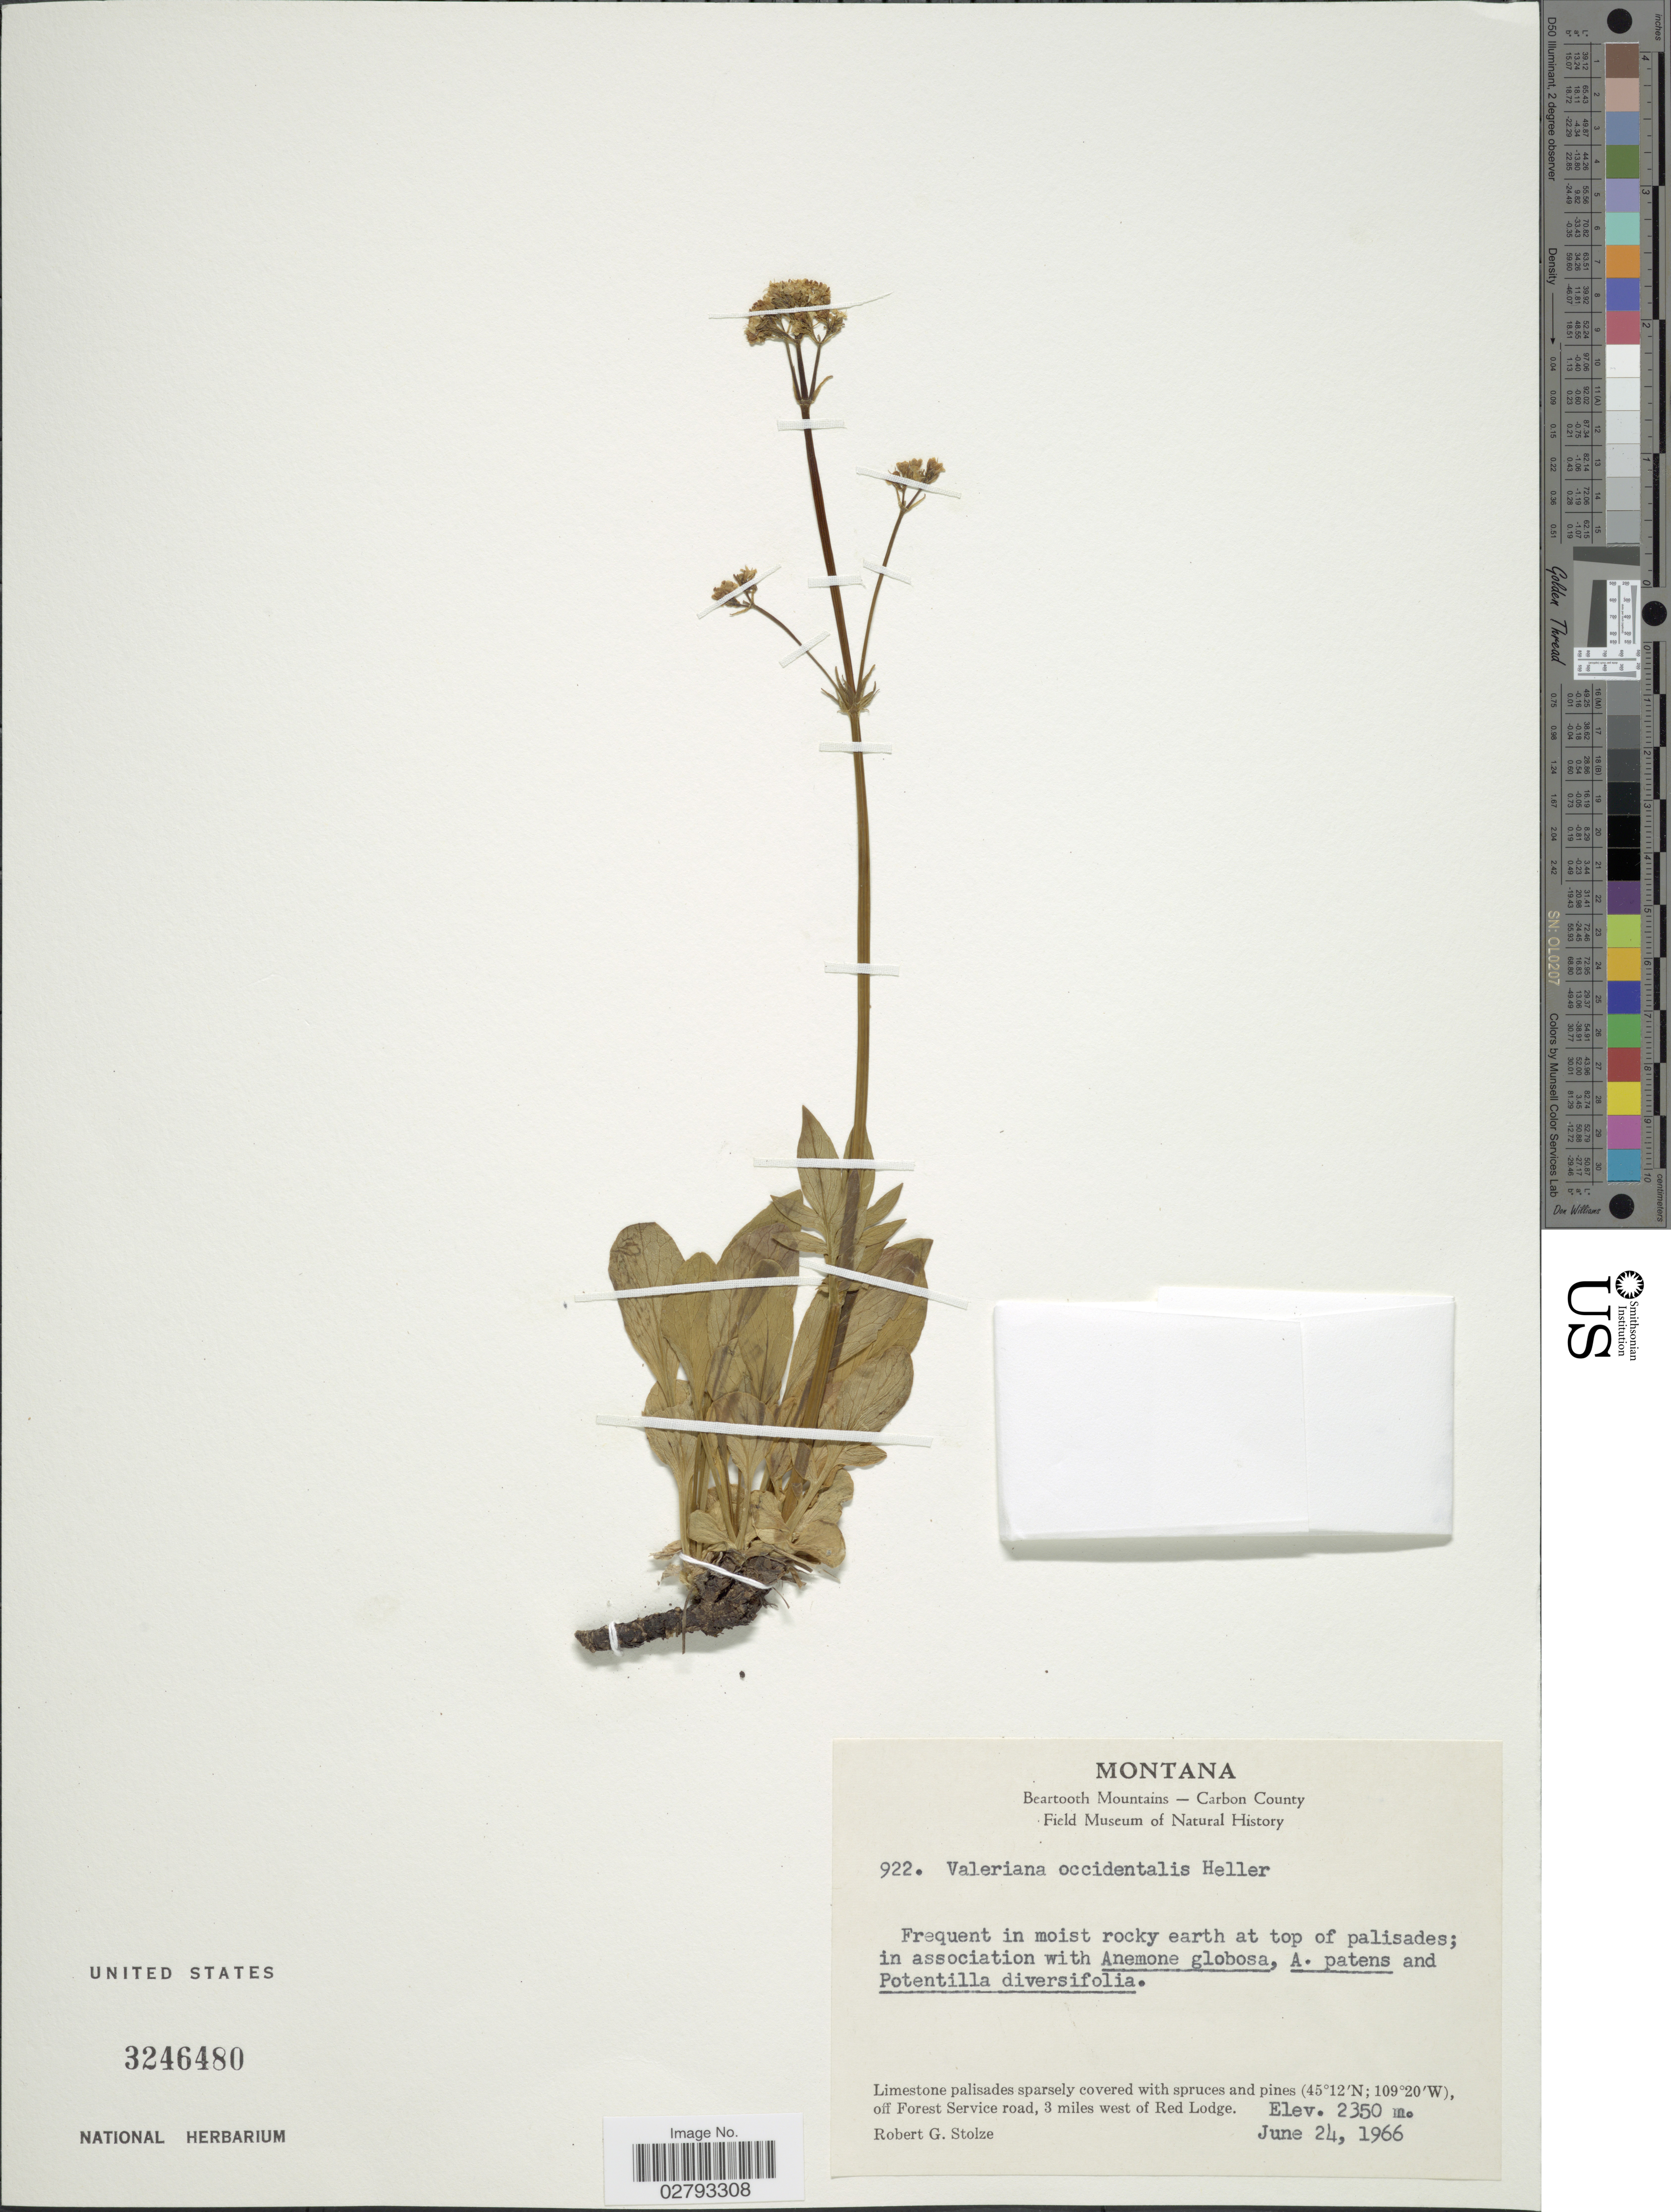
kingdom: Plantae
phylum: Tracheophyta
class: Magnoliopsida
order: Dipsacales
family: Caprifoliaceae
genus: Valeriana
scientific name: Valeriana occidentalis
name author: A. Heller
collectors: R. G. Stolze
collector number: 922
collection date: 1966-06-24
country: United States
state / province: Montana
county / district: Carbon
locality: Beartooth Mountains, Limestone palisades sparsely covered with spruces and pines off Forest Service Road, 3 miles west of Red Lodge.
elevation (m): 2350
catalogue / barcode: US 3246480